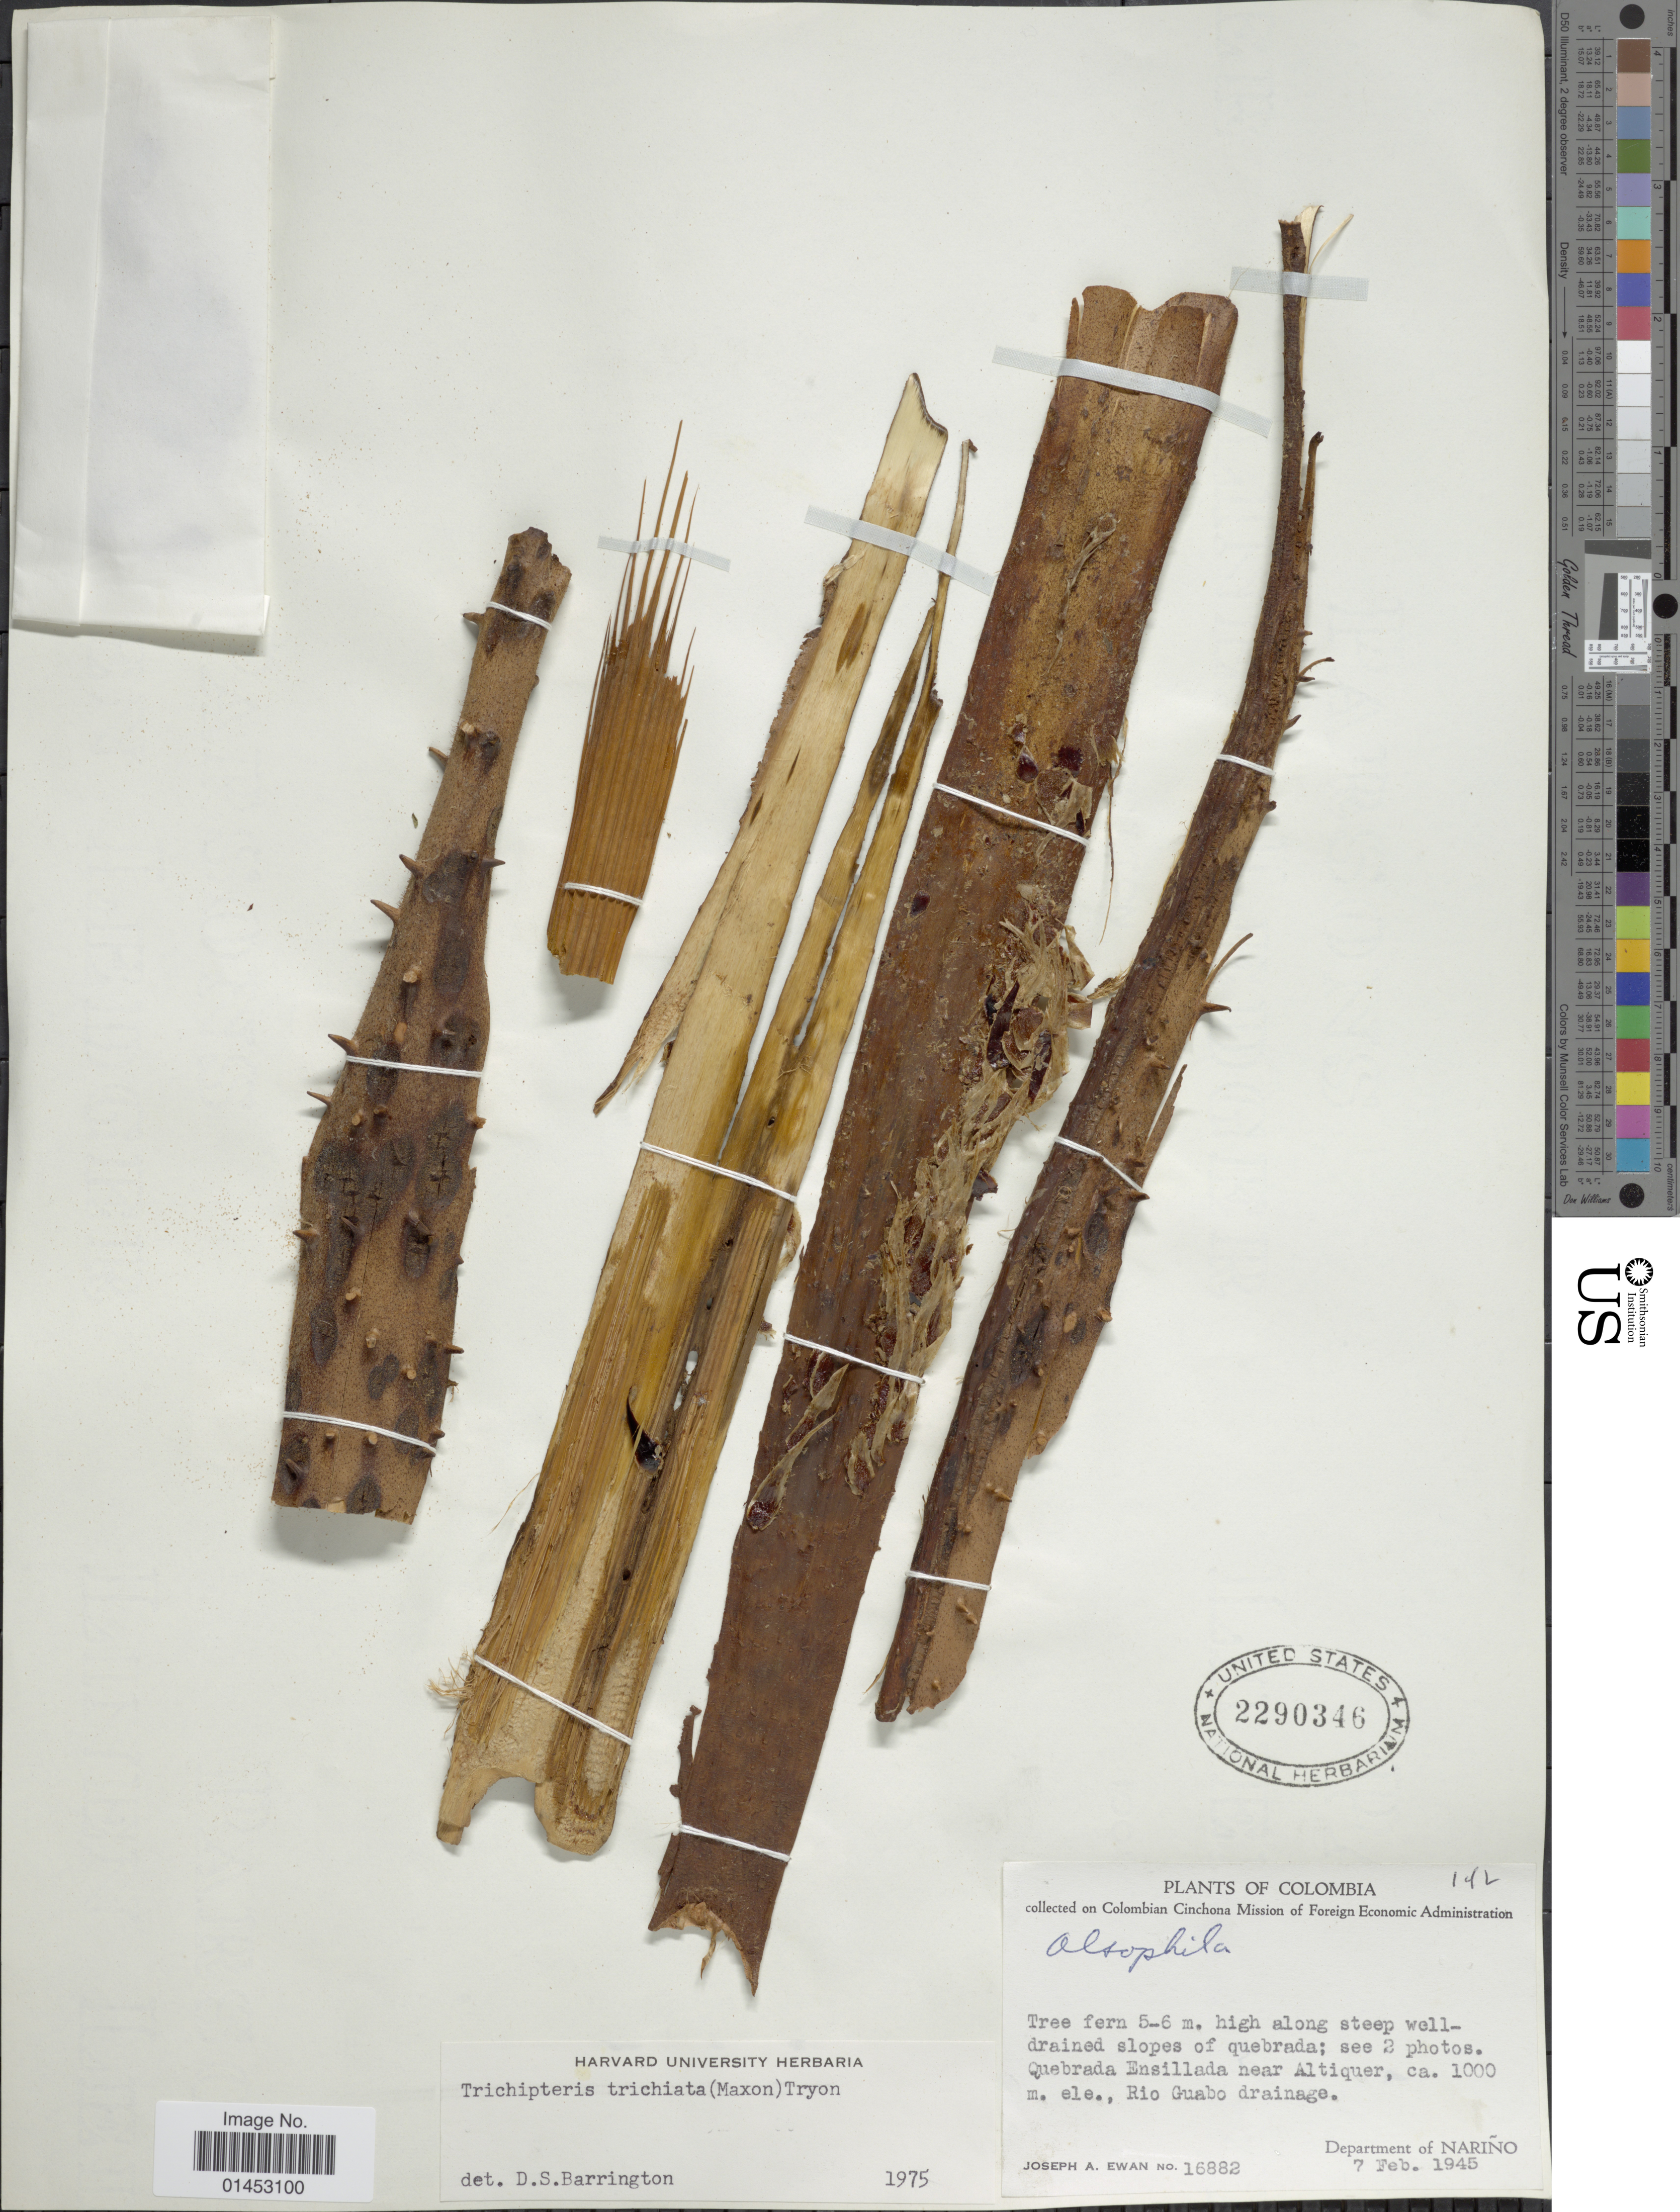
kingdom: Plantae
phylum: Tracheophyta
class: Polypodiopsida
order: Cyatheales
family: Cyatheaceae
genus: Cyathea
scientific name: Cyathea trichiata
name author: (Maxon) Domin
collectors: J. A. Ewan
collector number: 16882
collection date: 1945-07-02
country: Colombia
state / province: Nariño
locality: Quebrada Ensillada near Altiquer, Rio Guabo drainage, Department Nariño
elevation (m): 1000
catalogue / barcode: US 2290346